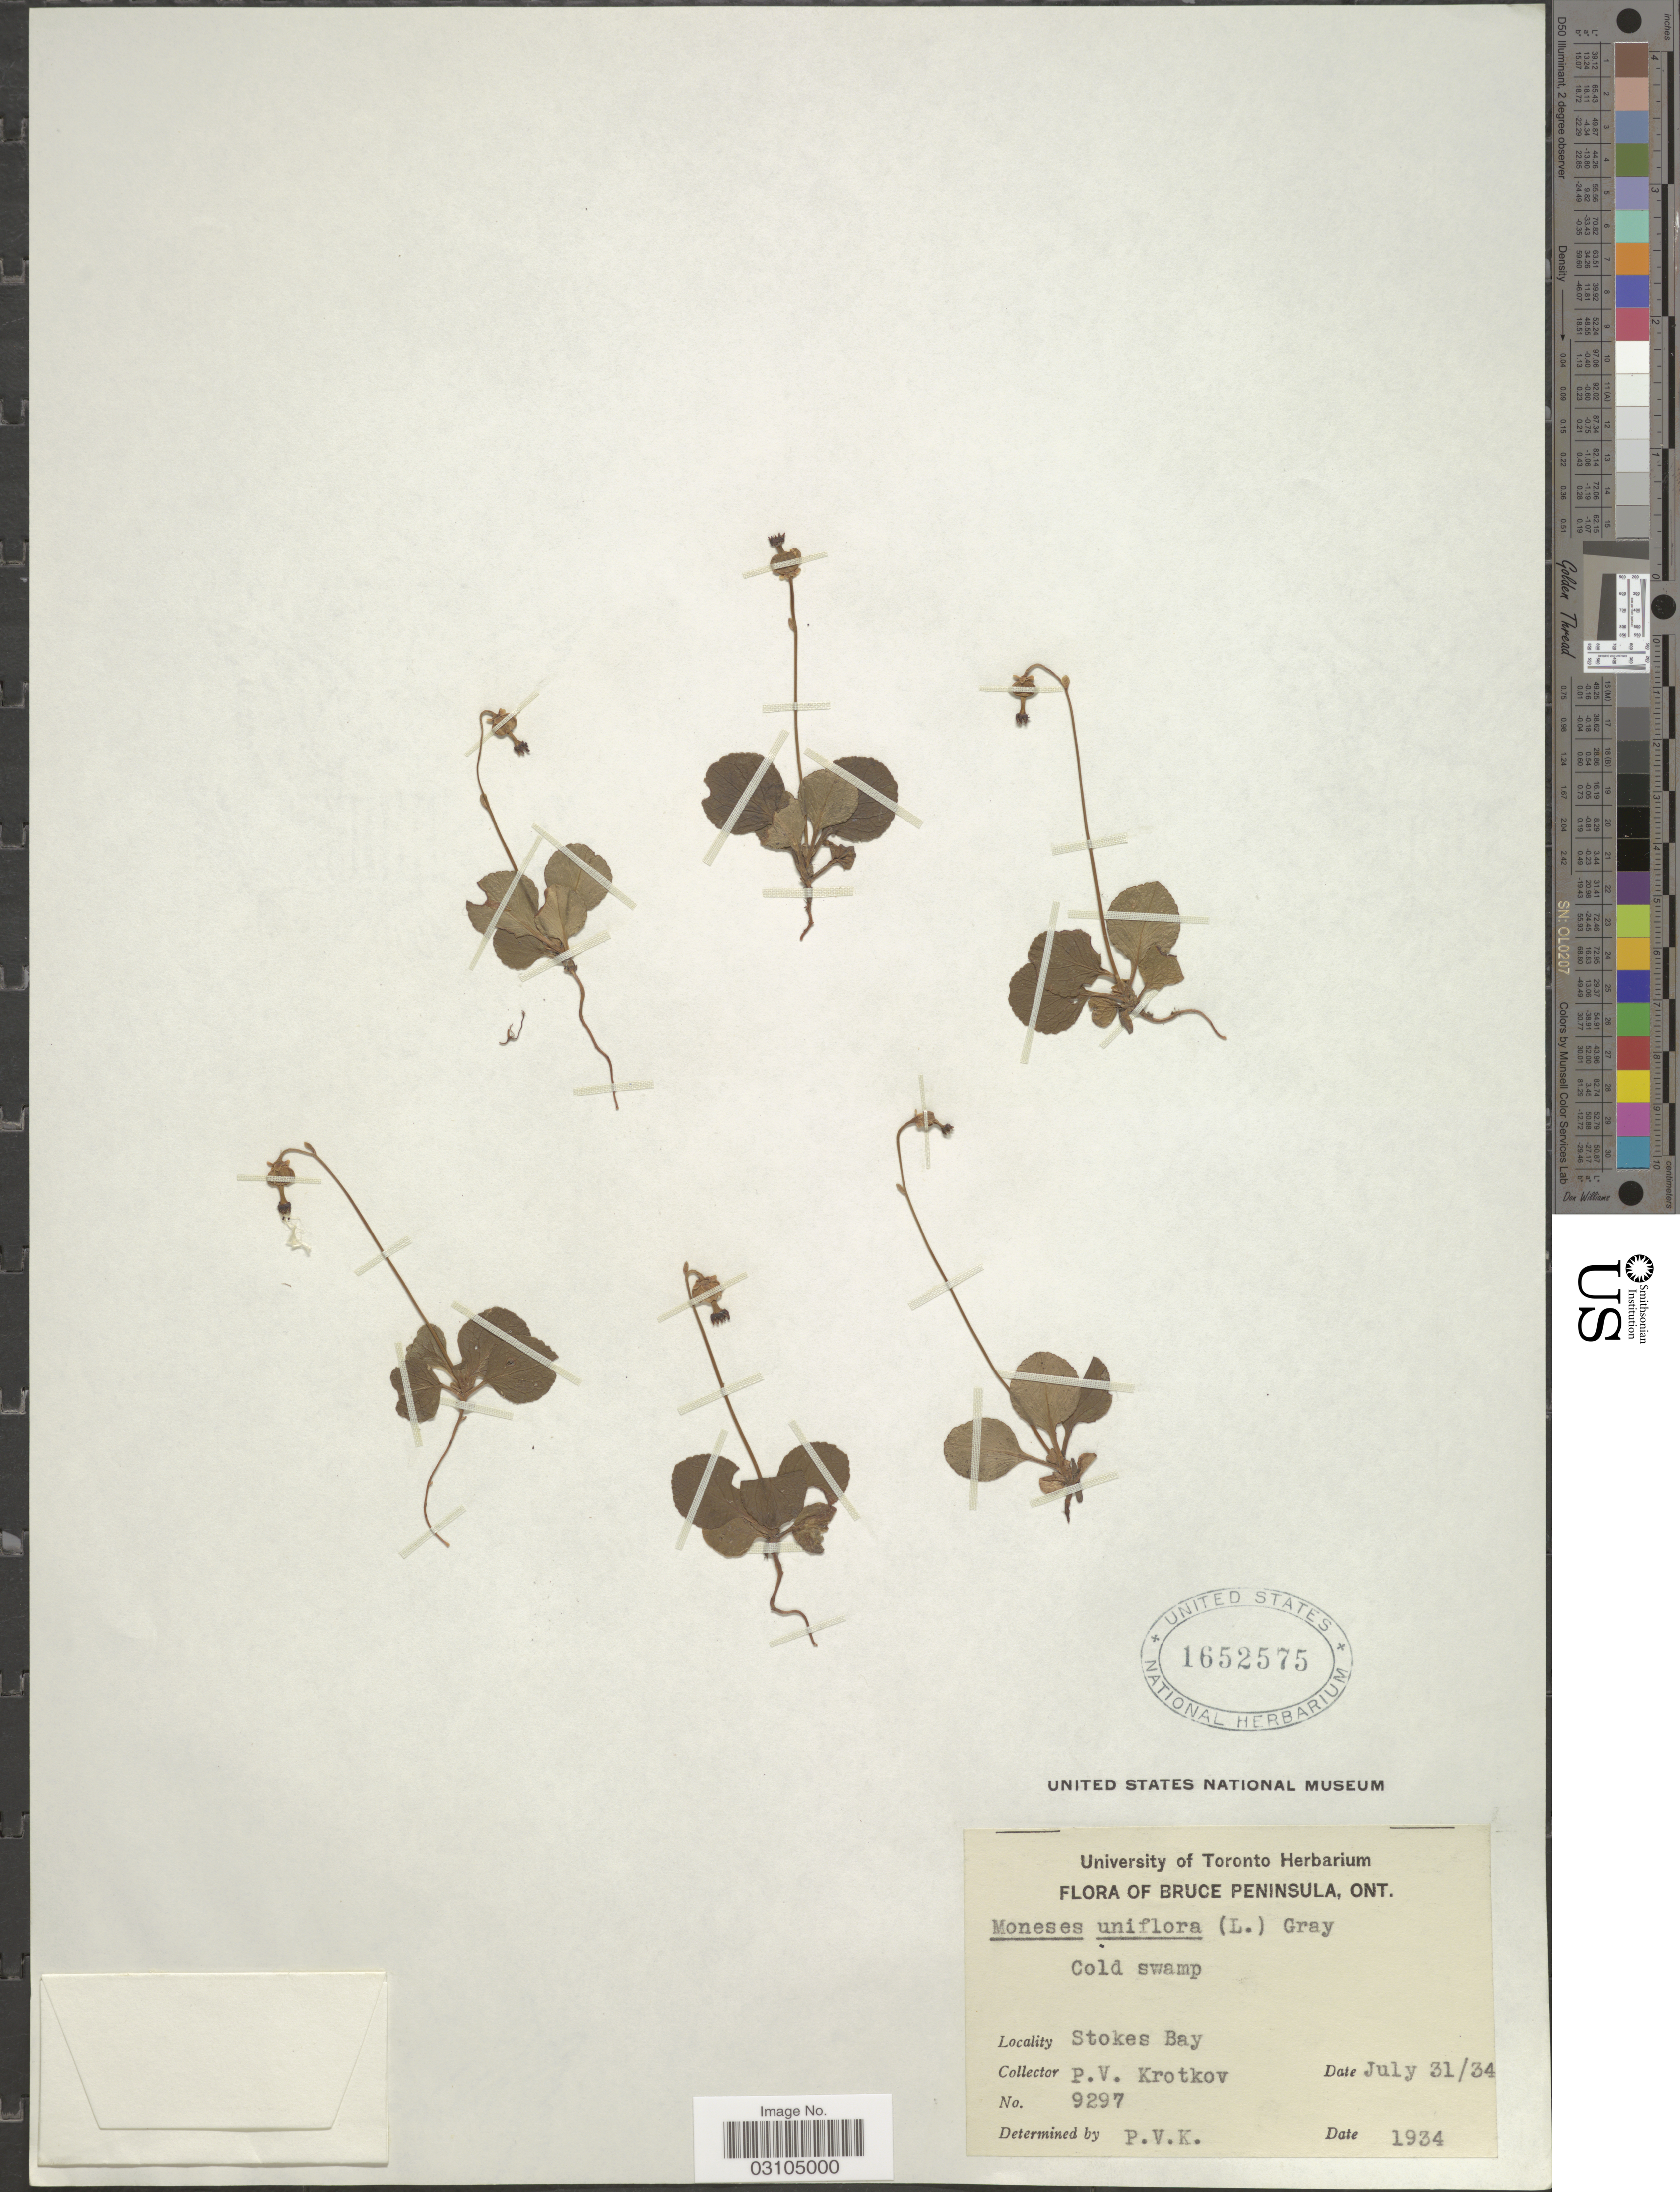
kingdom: Plantae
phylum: Tracheophyta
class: Magnoliopsida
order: Ericales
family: Ericaceae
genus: Moneses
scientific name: Moneses uniflora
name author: (L.) A. Gray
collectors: P. V. Krotkov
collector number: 9297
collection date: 1934-07-31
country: Canada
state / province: Ontario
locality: Bruce Peninsula, Stokes Bay.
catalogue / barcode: US 1652575